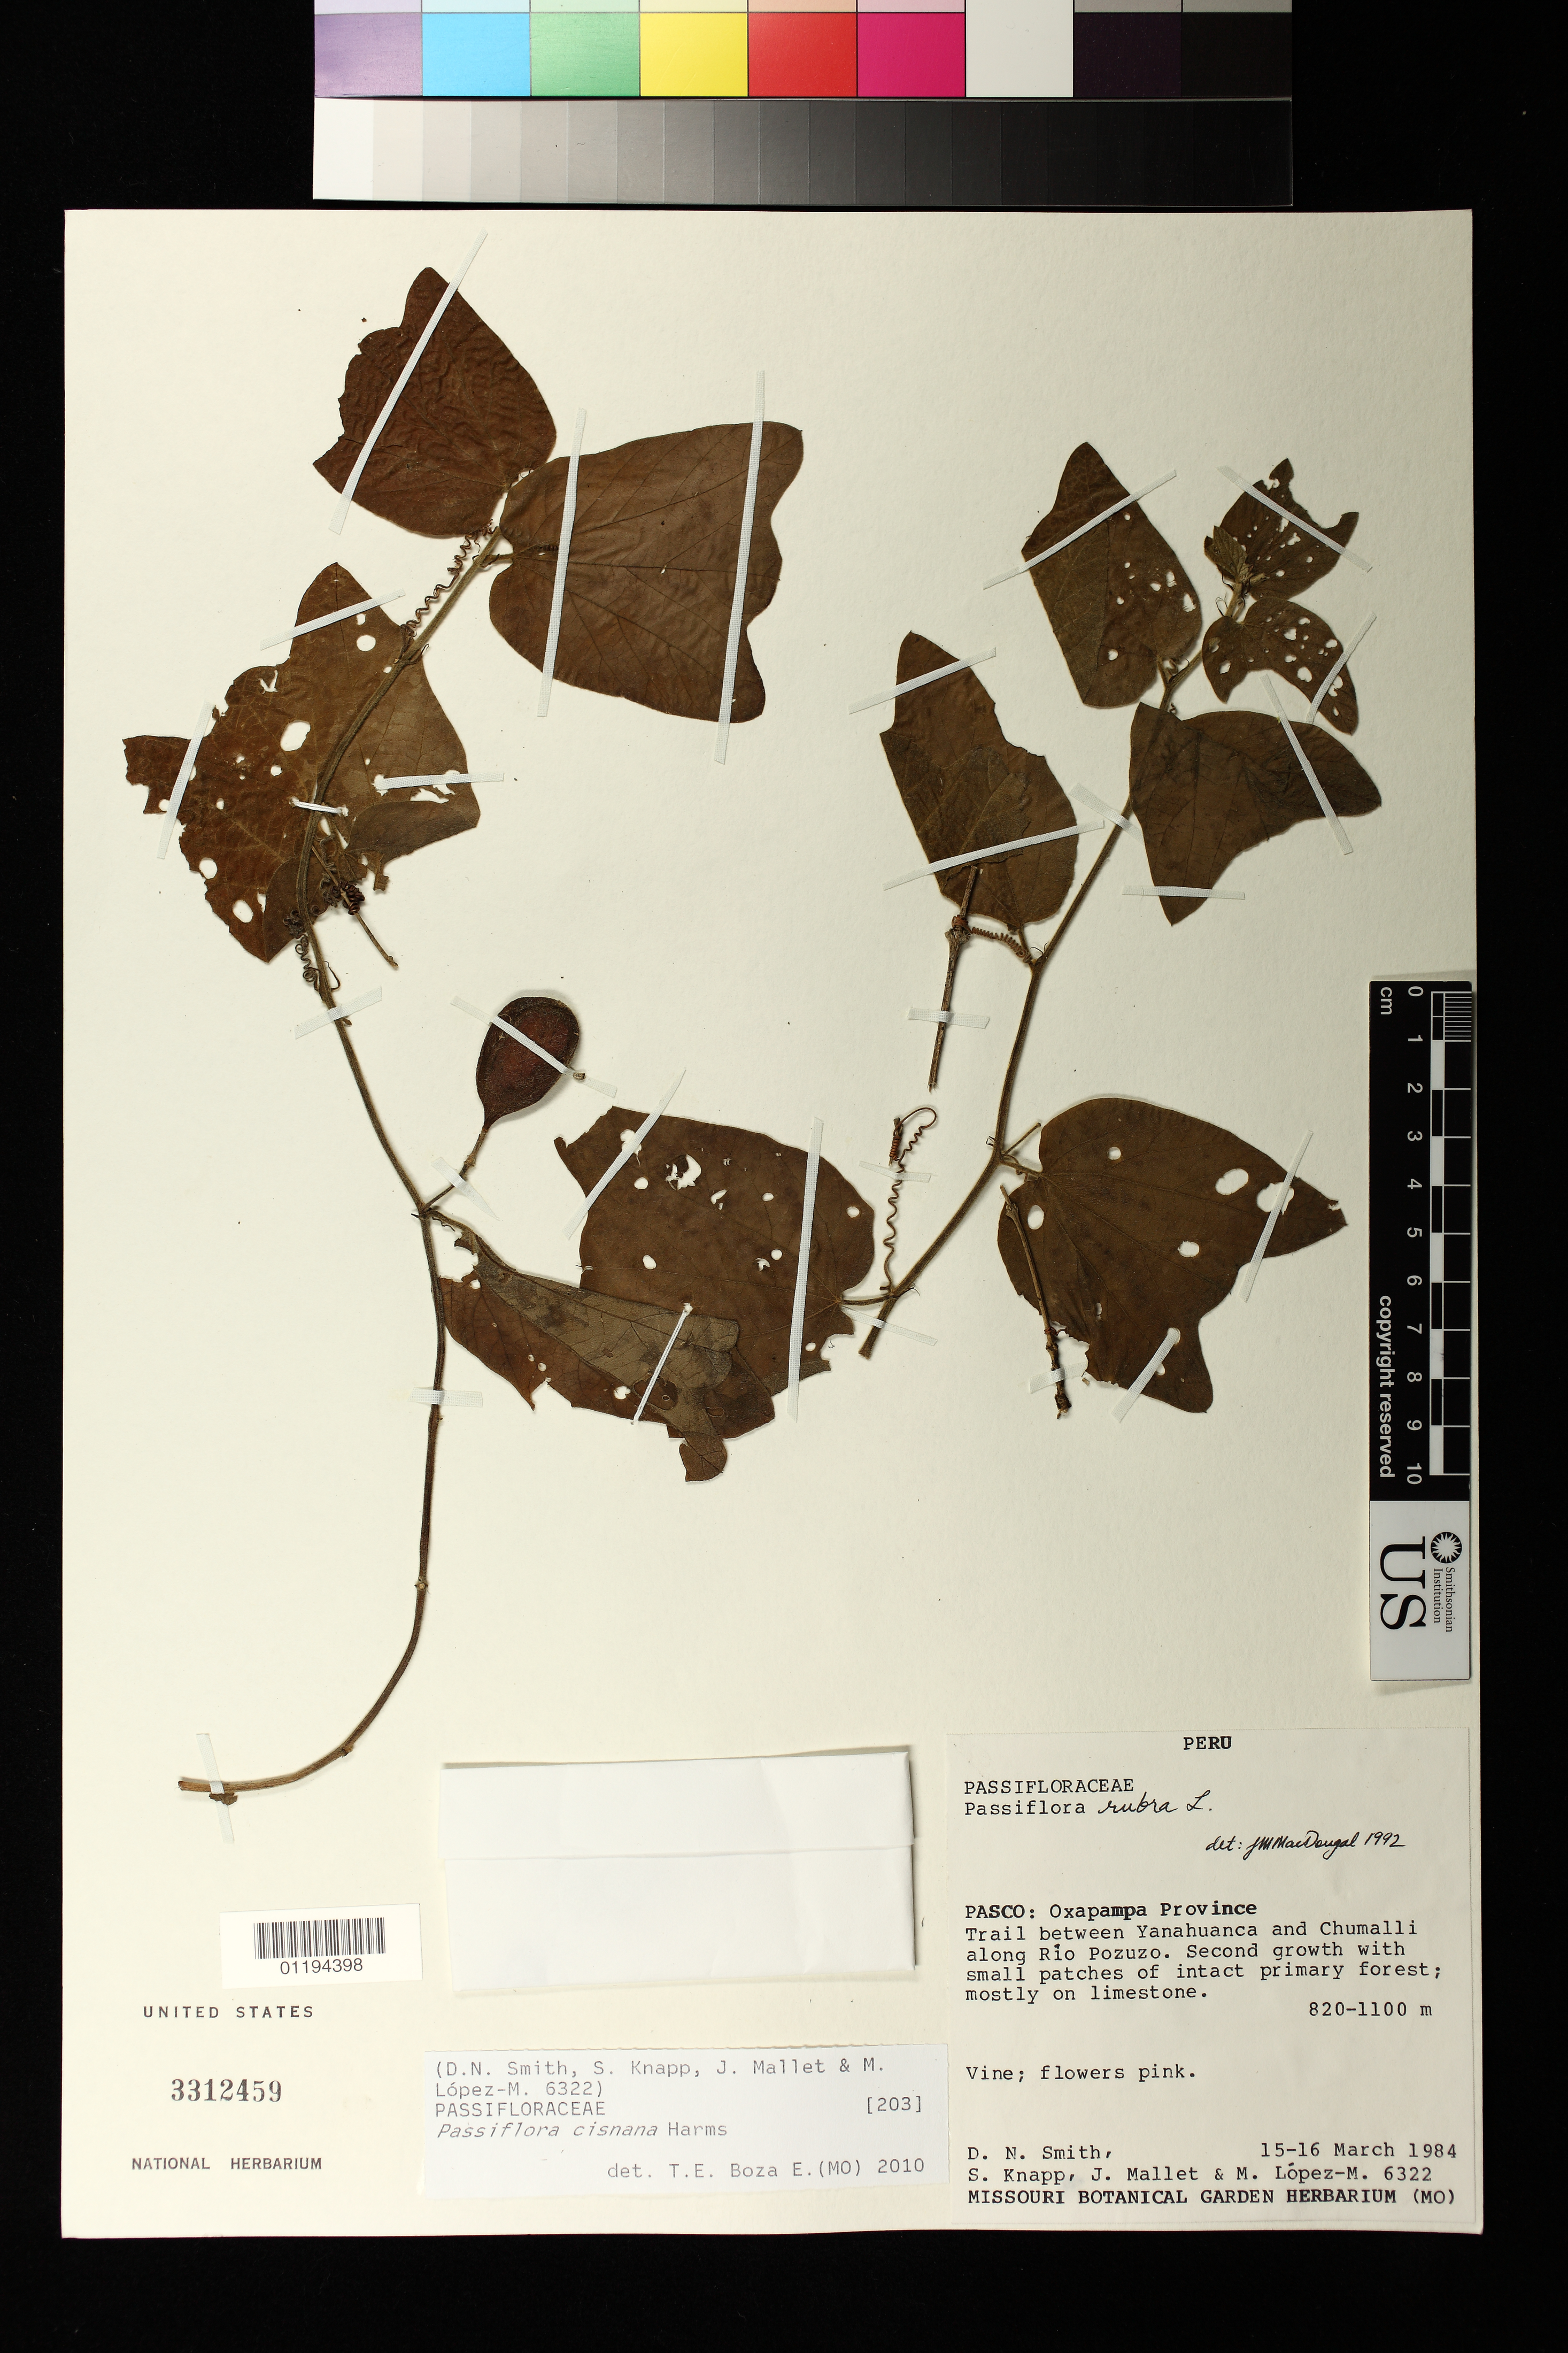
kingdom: Plantae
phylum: Tracheophyta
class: Magnoliopsida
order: Malpighiales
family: Passifloraceae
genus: Passiflora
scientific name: Passiflora cisnana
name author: Harms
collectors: D. Smith, S. Knapp, J. Mallet & M. Lopez-M.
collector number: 6322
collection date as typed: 15 Mar 1984 to 16 Mar 1984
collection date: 1984-03-15/1984-03-16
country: Peru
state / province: Pasco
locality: Pasco: Oxapampa Province. Trail between Yanahuanca and Chumalli along Rio Pozuzo.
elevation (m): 820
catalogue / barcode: US 3312459